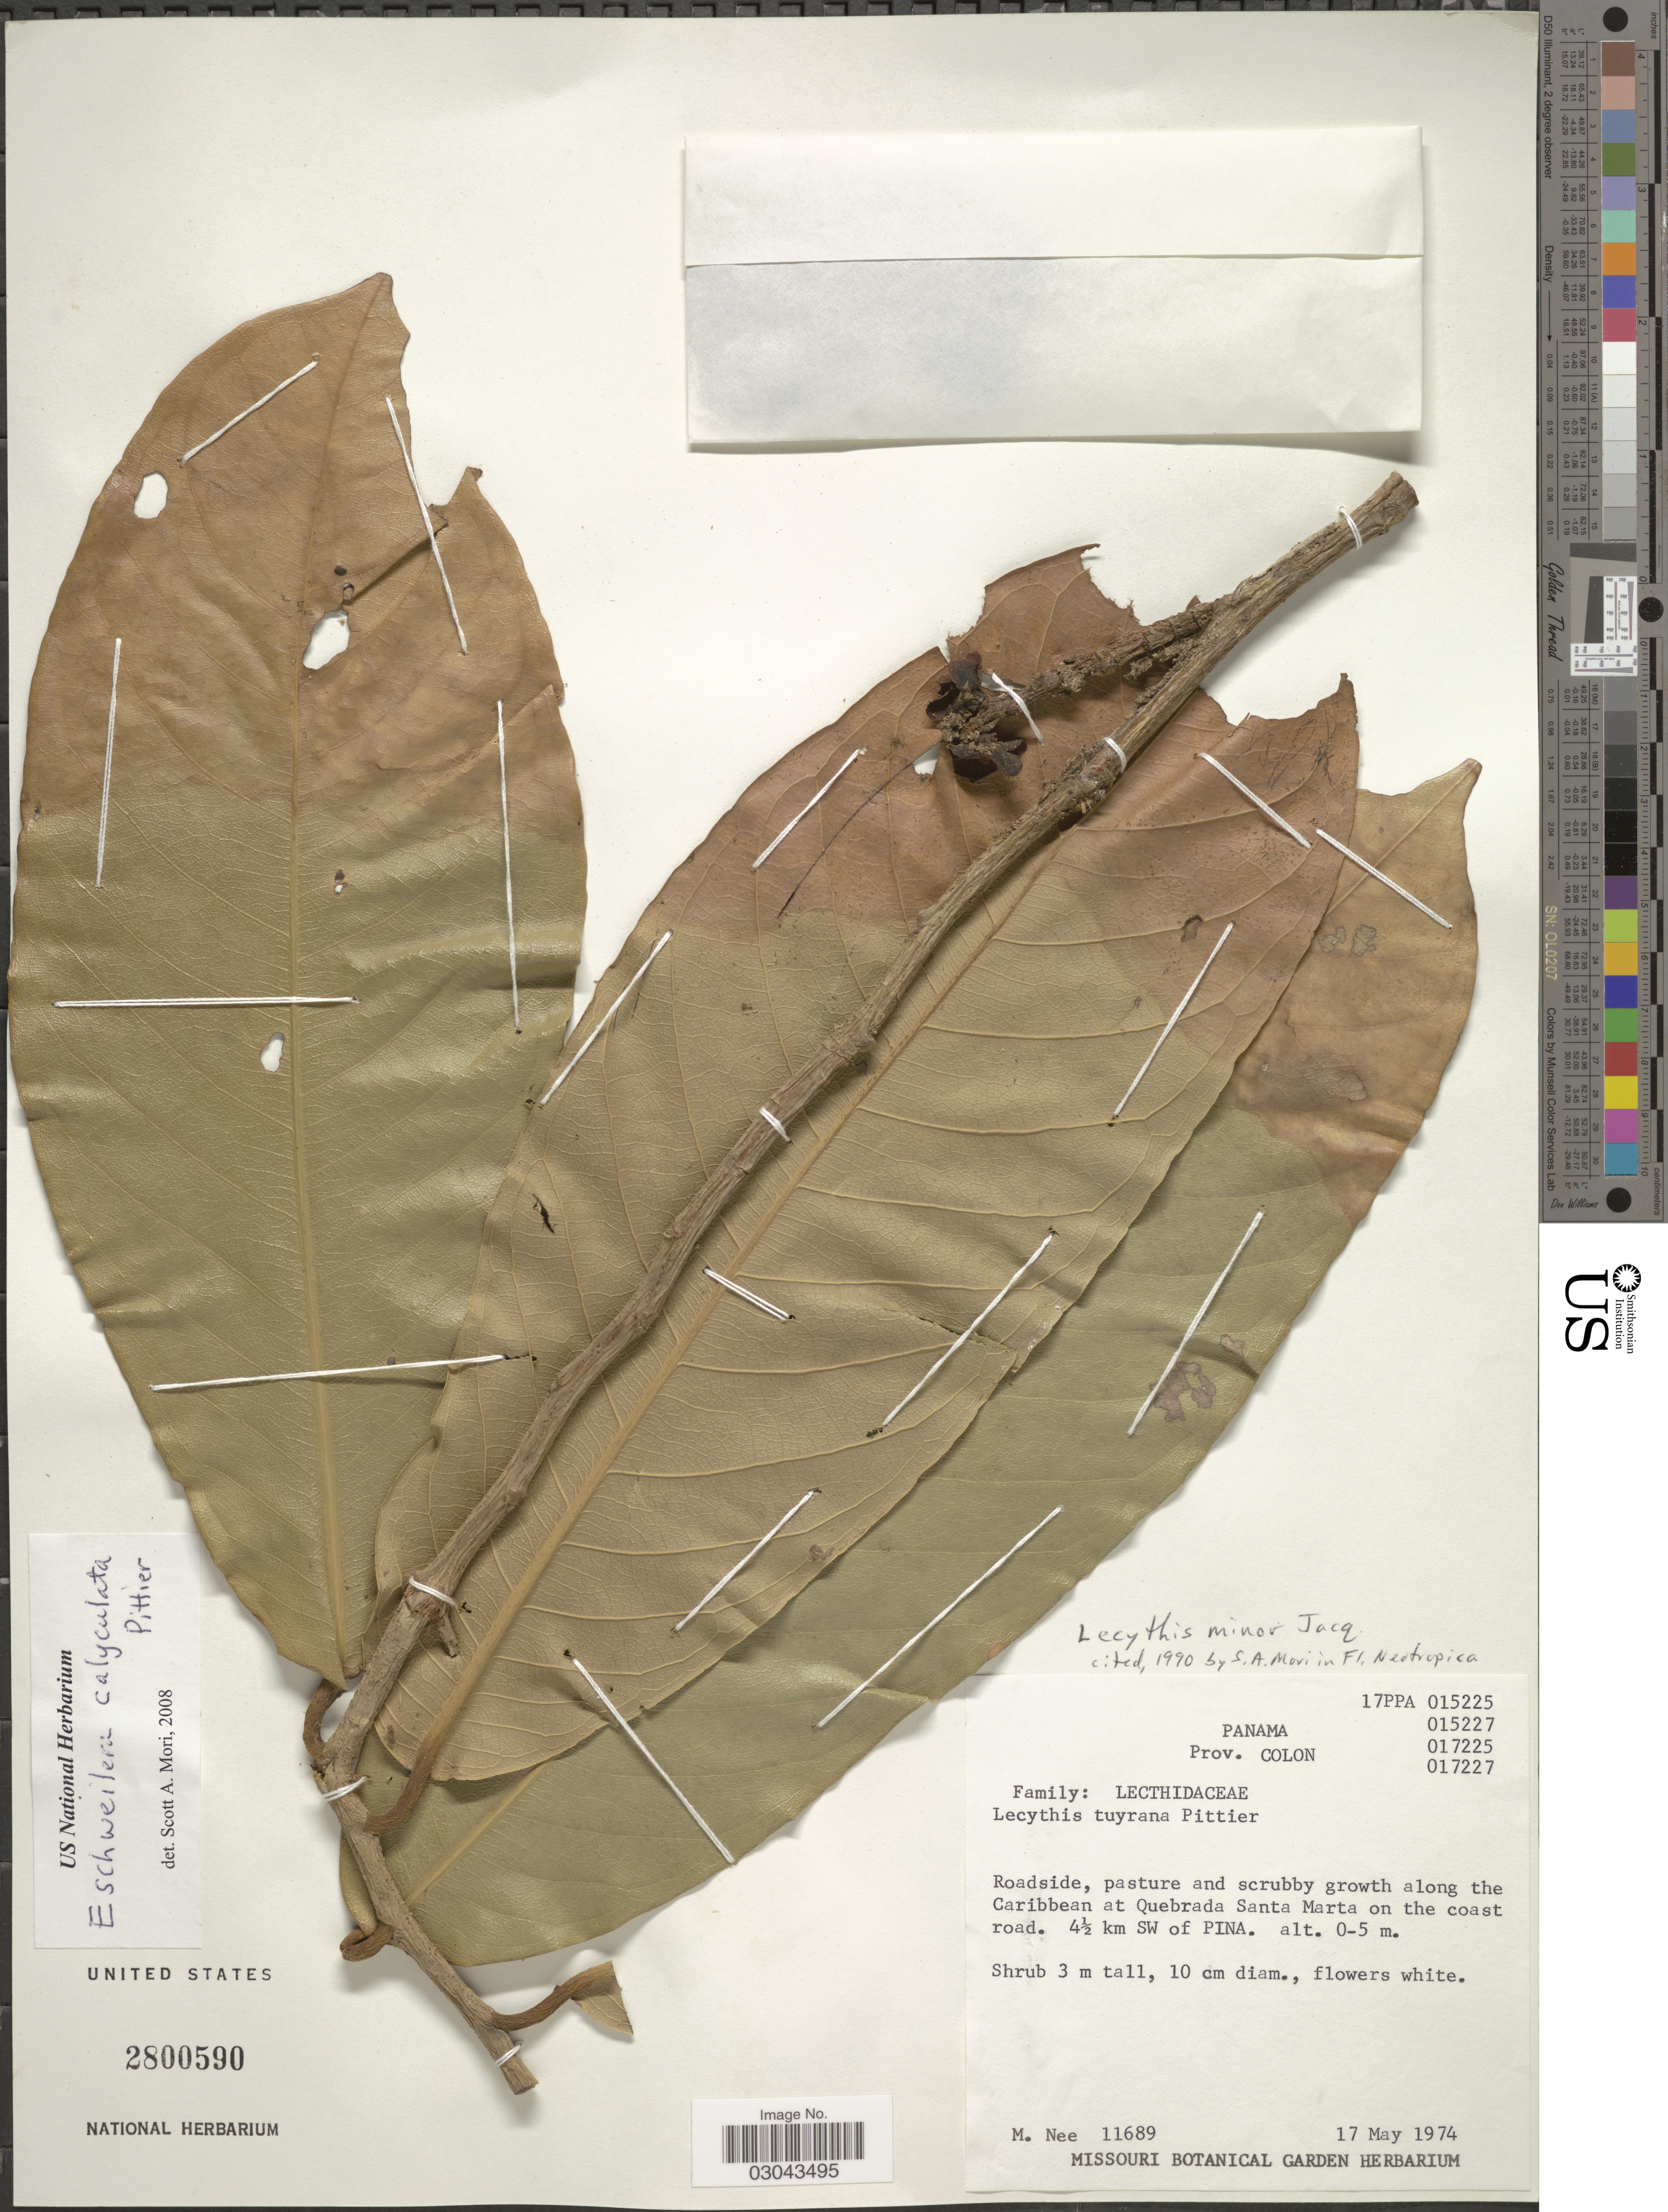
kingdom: Plantae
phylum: Tracheophyta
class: Magnoliopsida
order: Ericales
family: Lecythidaceae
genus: Eschweilera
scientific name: Eschweilera calyculata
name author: Pittier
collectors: M. Nee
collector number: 11689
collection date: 1974-05-17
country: Panama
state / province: Colón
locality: Roadside, pasture and scrubby growth along the Caribbean at Quebrada Santa Marta on the coast road. 4½ km SW of PINA.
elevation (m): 0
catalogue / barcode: US 2800590